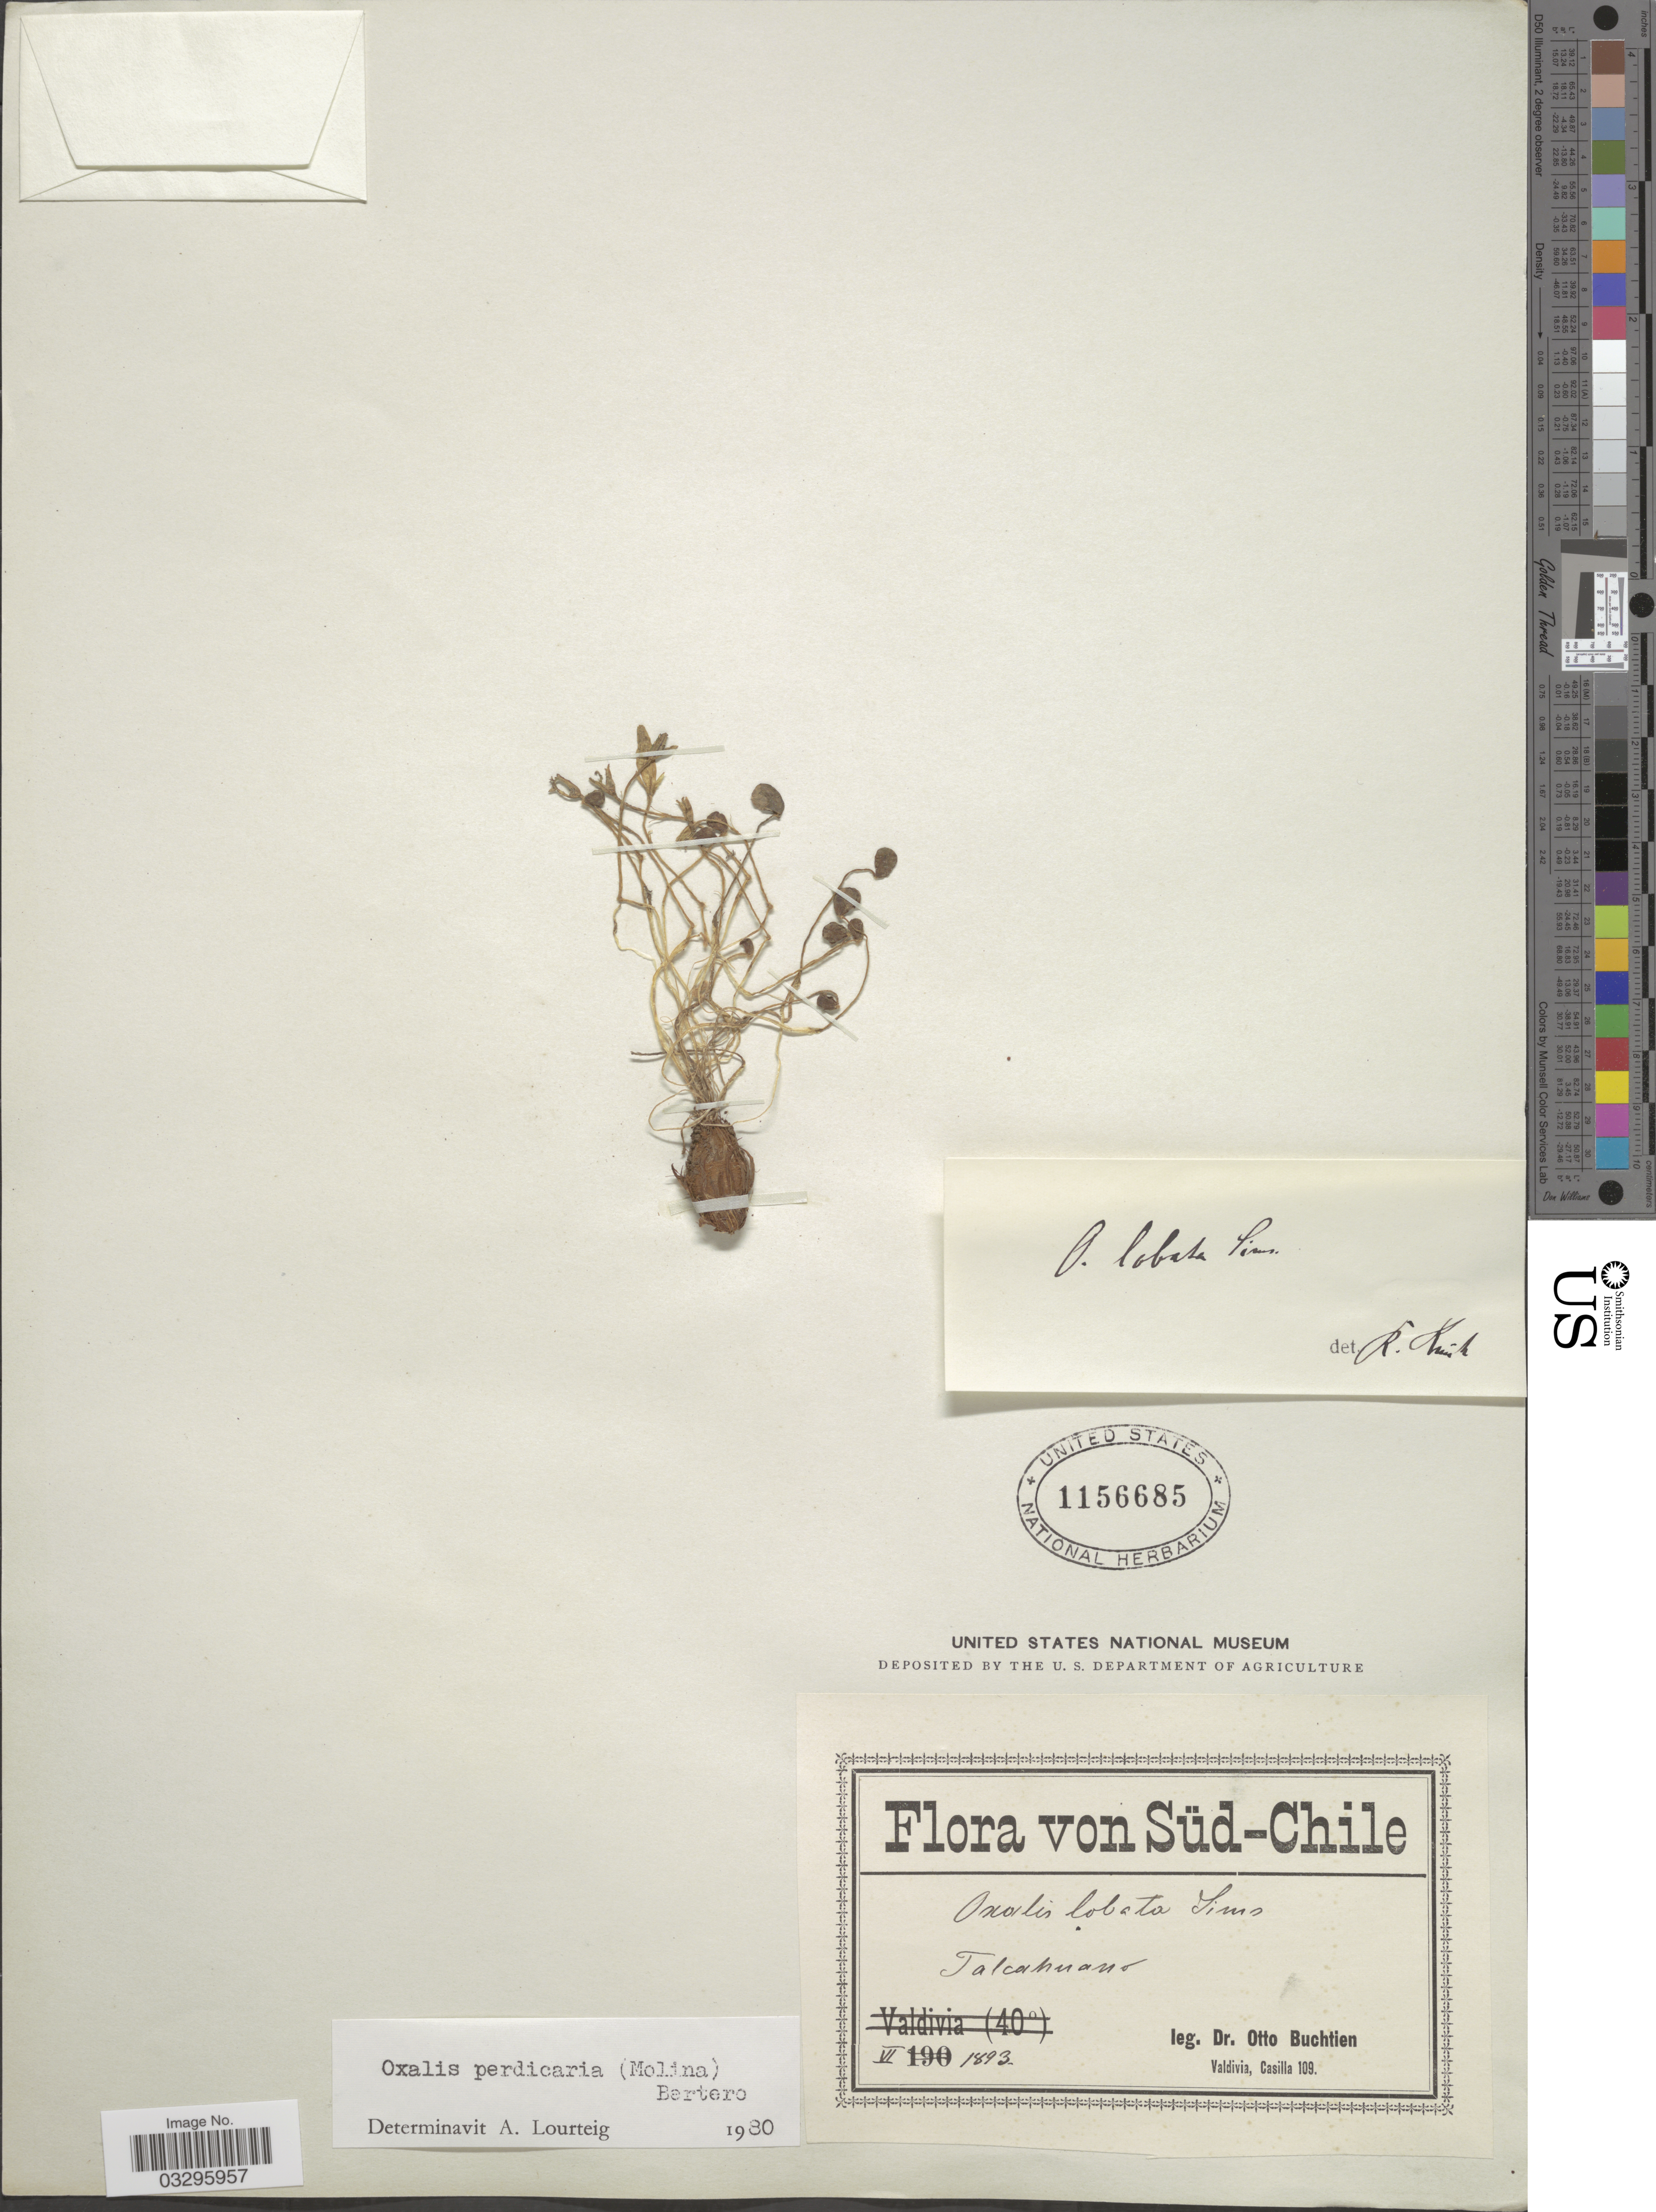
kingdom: Plantae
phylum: Tracheophyta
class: Magnoliopsida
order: Oxalidales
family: Oxalidaceae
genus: Oxalis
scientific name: Oxalis perdicaria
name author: (Molina) Bertero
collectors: O. Buchtien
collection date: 1893-06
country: Chile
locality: Süd-Chile. Talcahuano.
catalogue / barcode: US 1156685